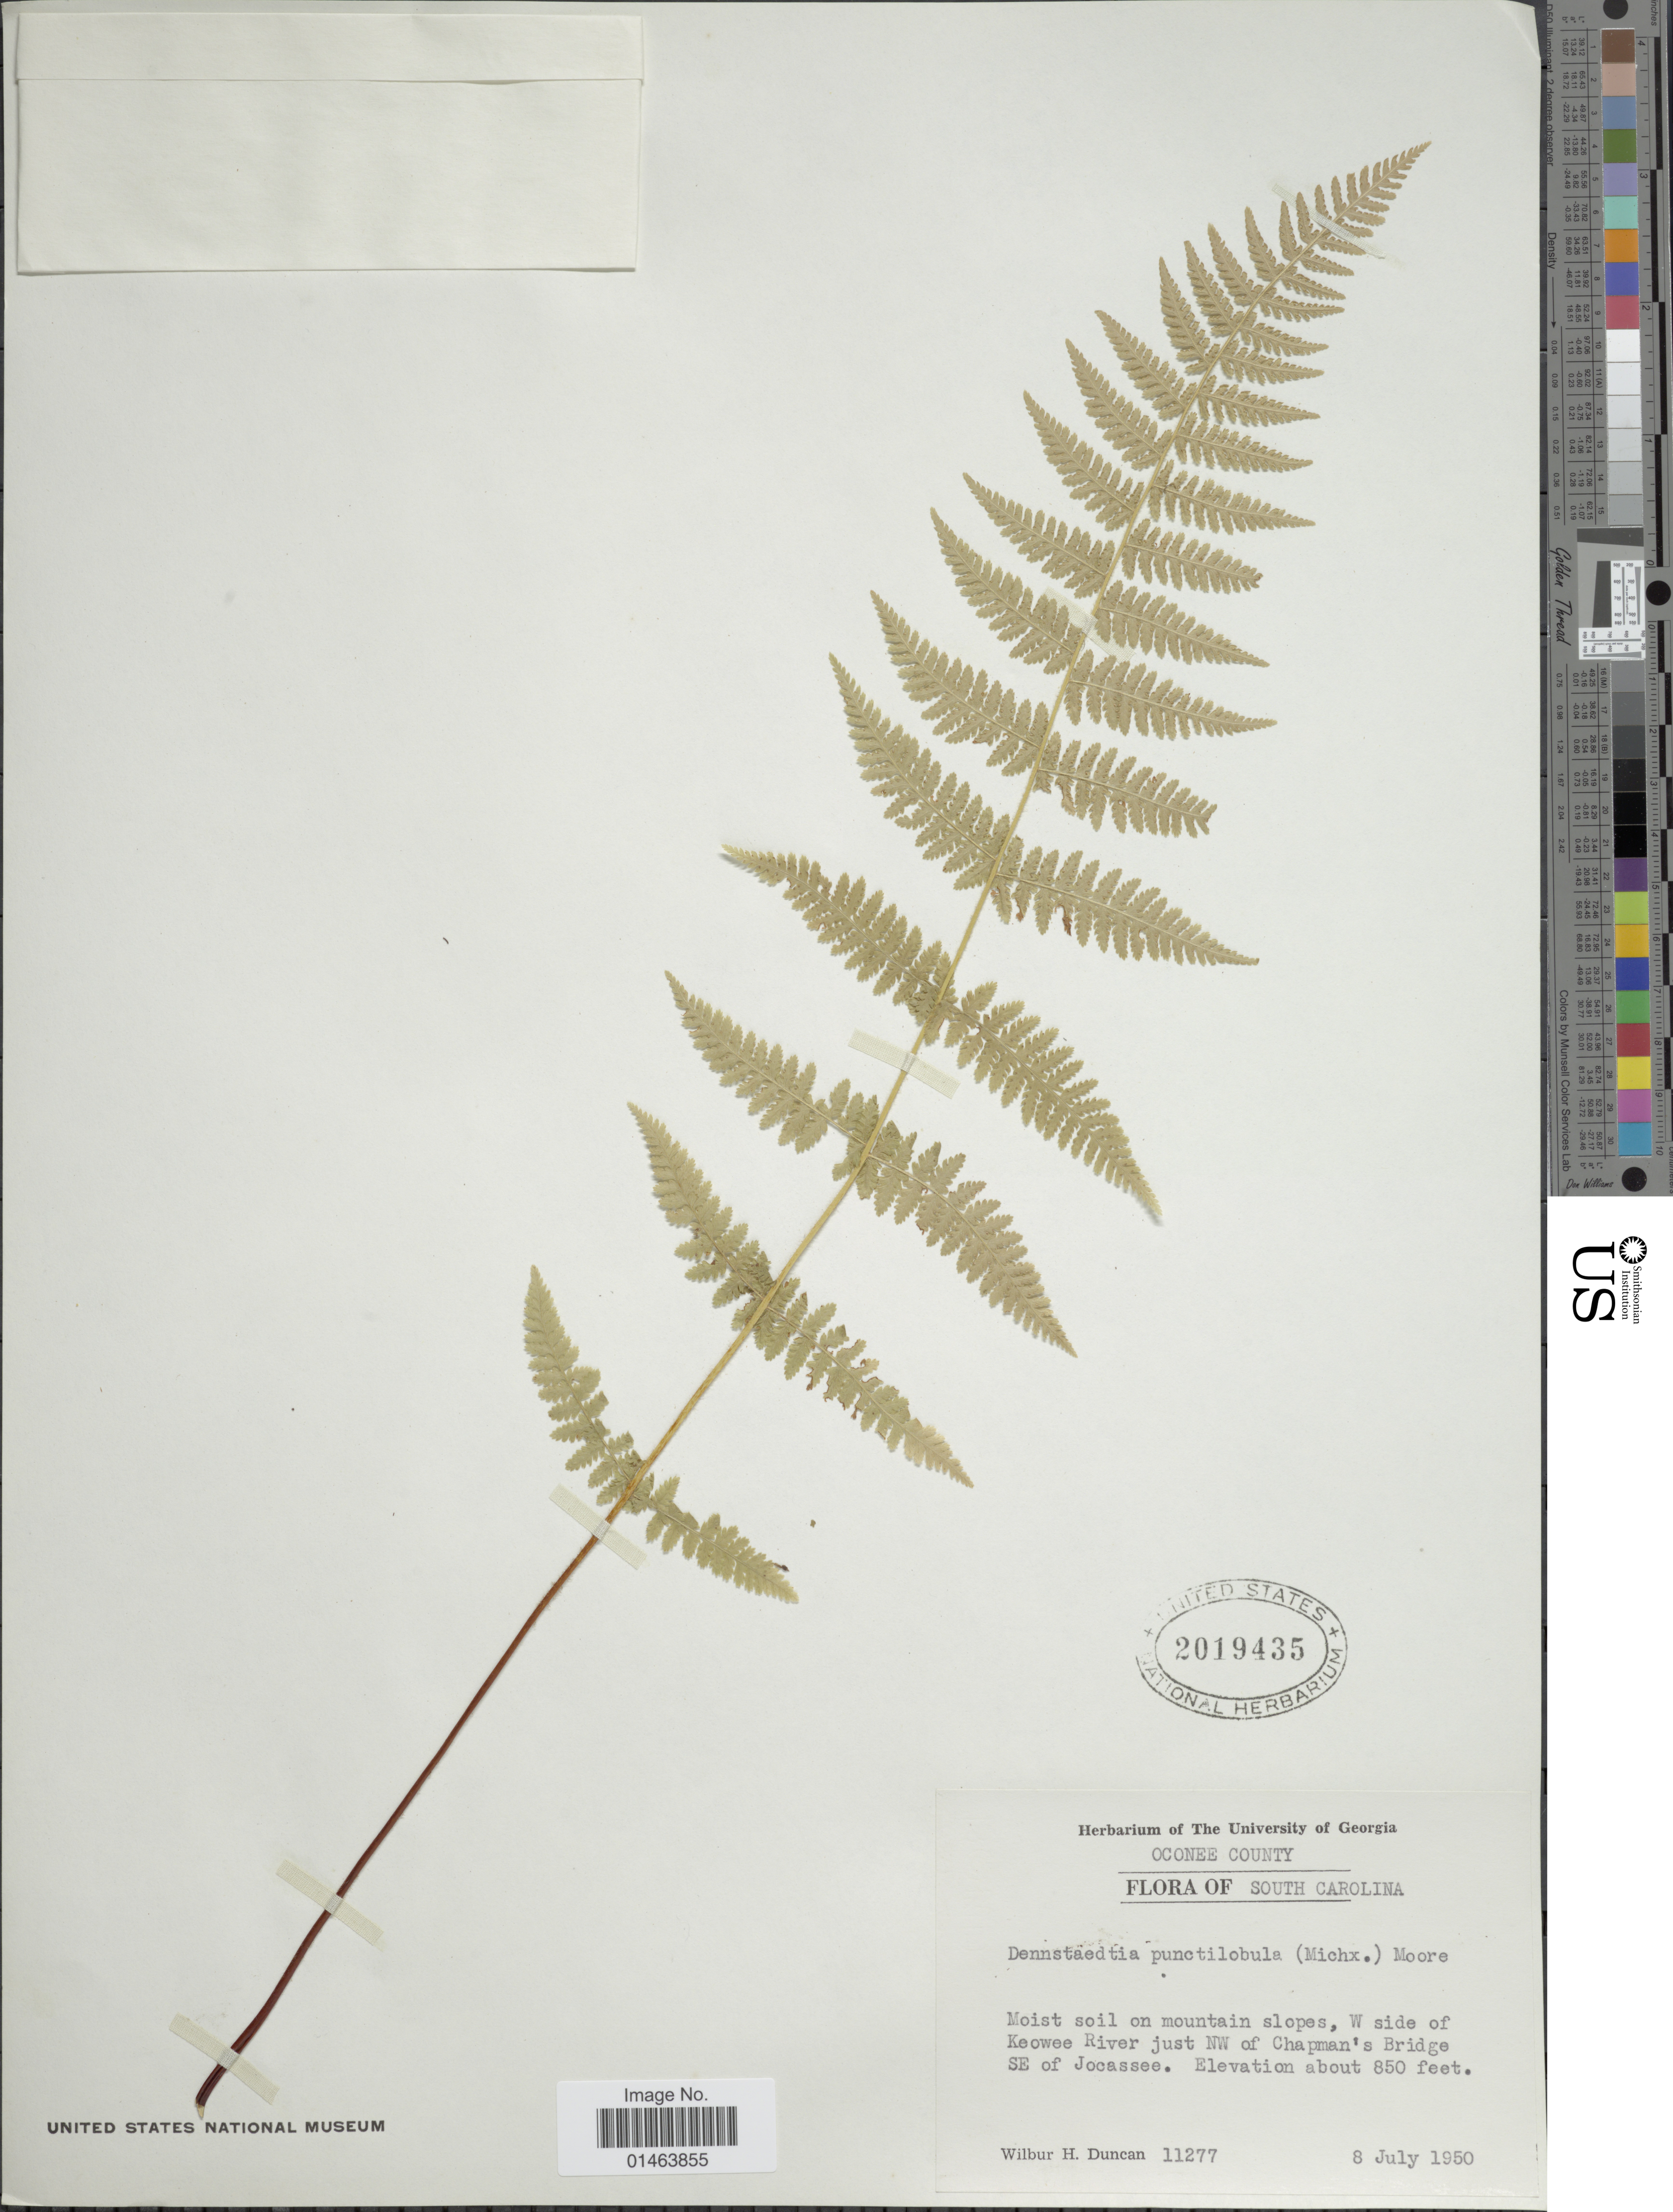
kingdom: Plantae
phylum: Tracheophyta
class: Polypodiopsida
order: Polypodiales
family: Dennstaedtiaceae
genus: Dennstaedtia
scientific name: Dennstaedtia punctilobula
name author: (Michx.) T. Moore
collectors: W. H. Duncan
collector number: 11277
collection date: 1950-07-08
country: United States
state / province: South Carolina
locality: Oconee County, Moist soil slope on Mountain slopes, W side of Keowee River just NW of Chapman's Bridge SE of Jocassee.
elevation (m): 259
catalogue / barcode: US 2019435